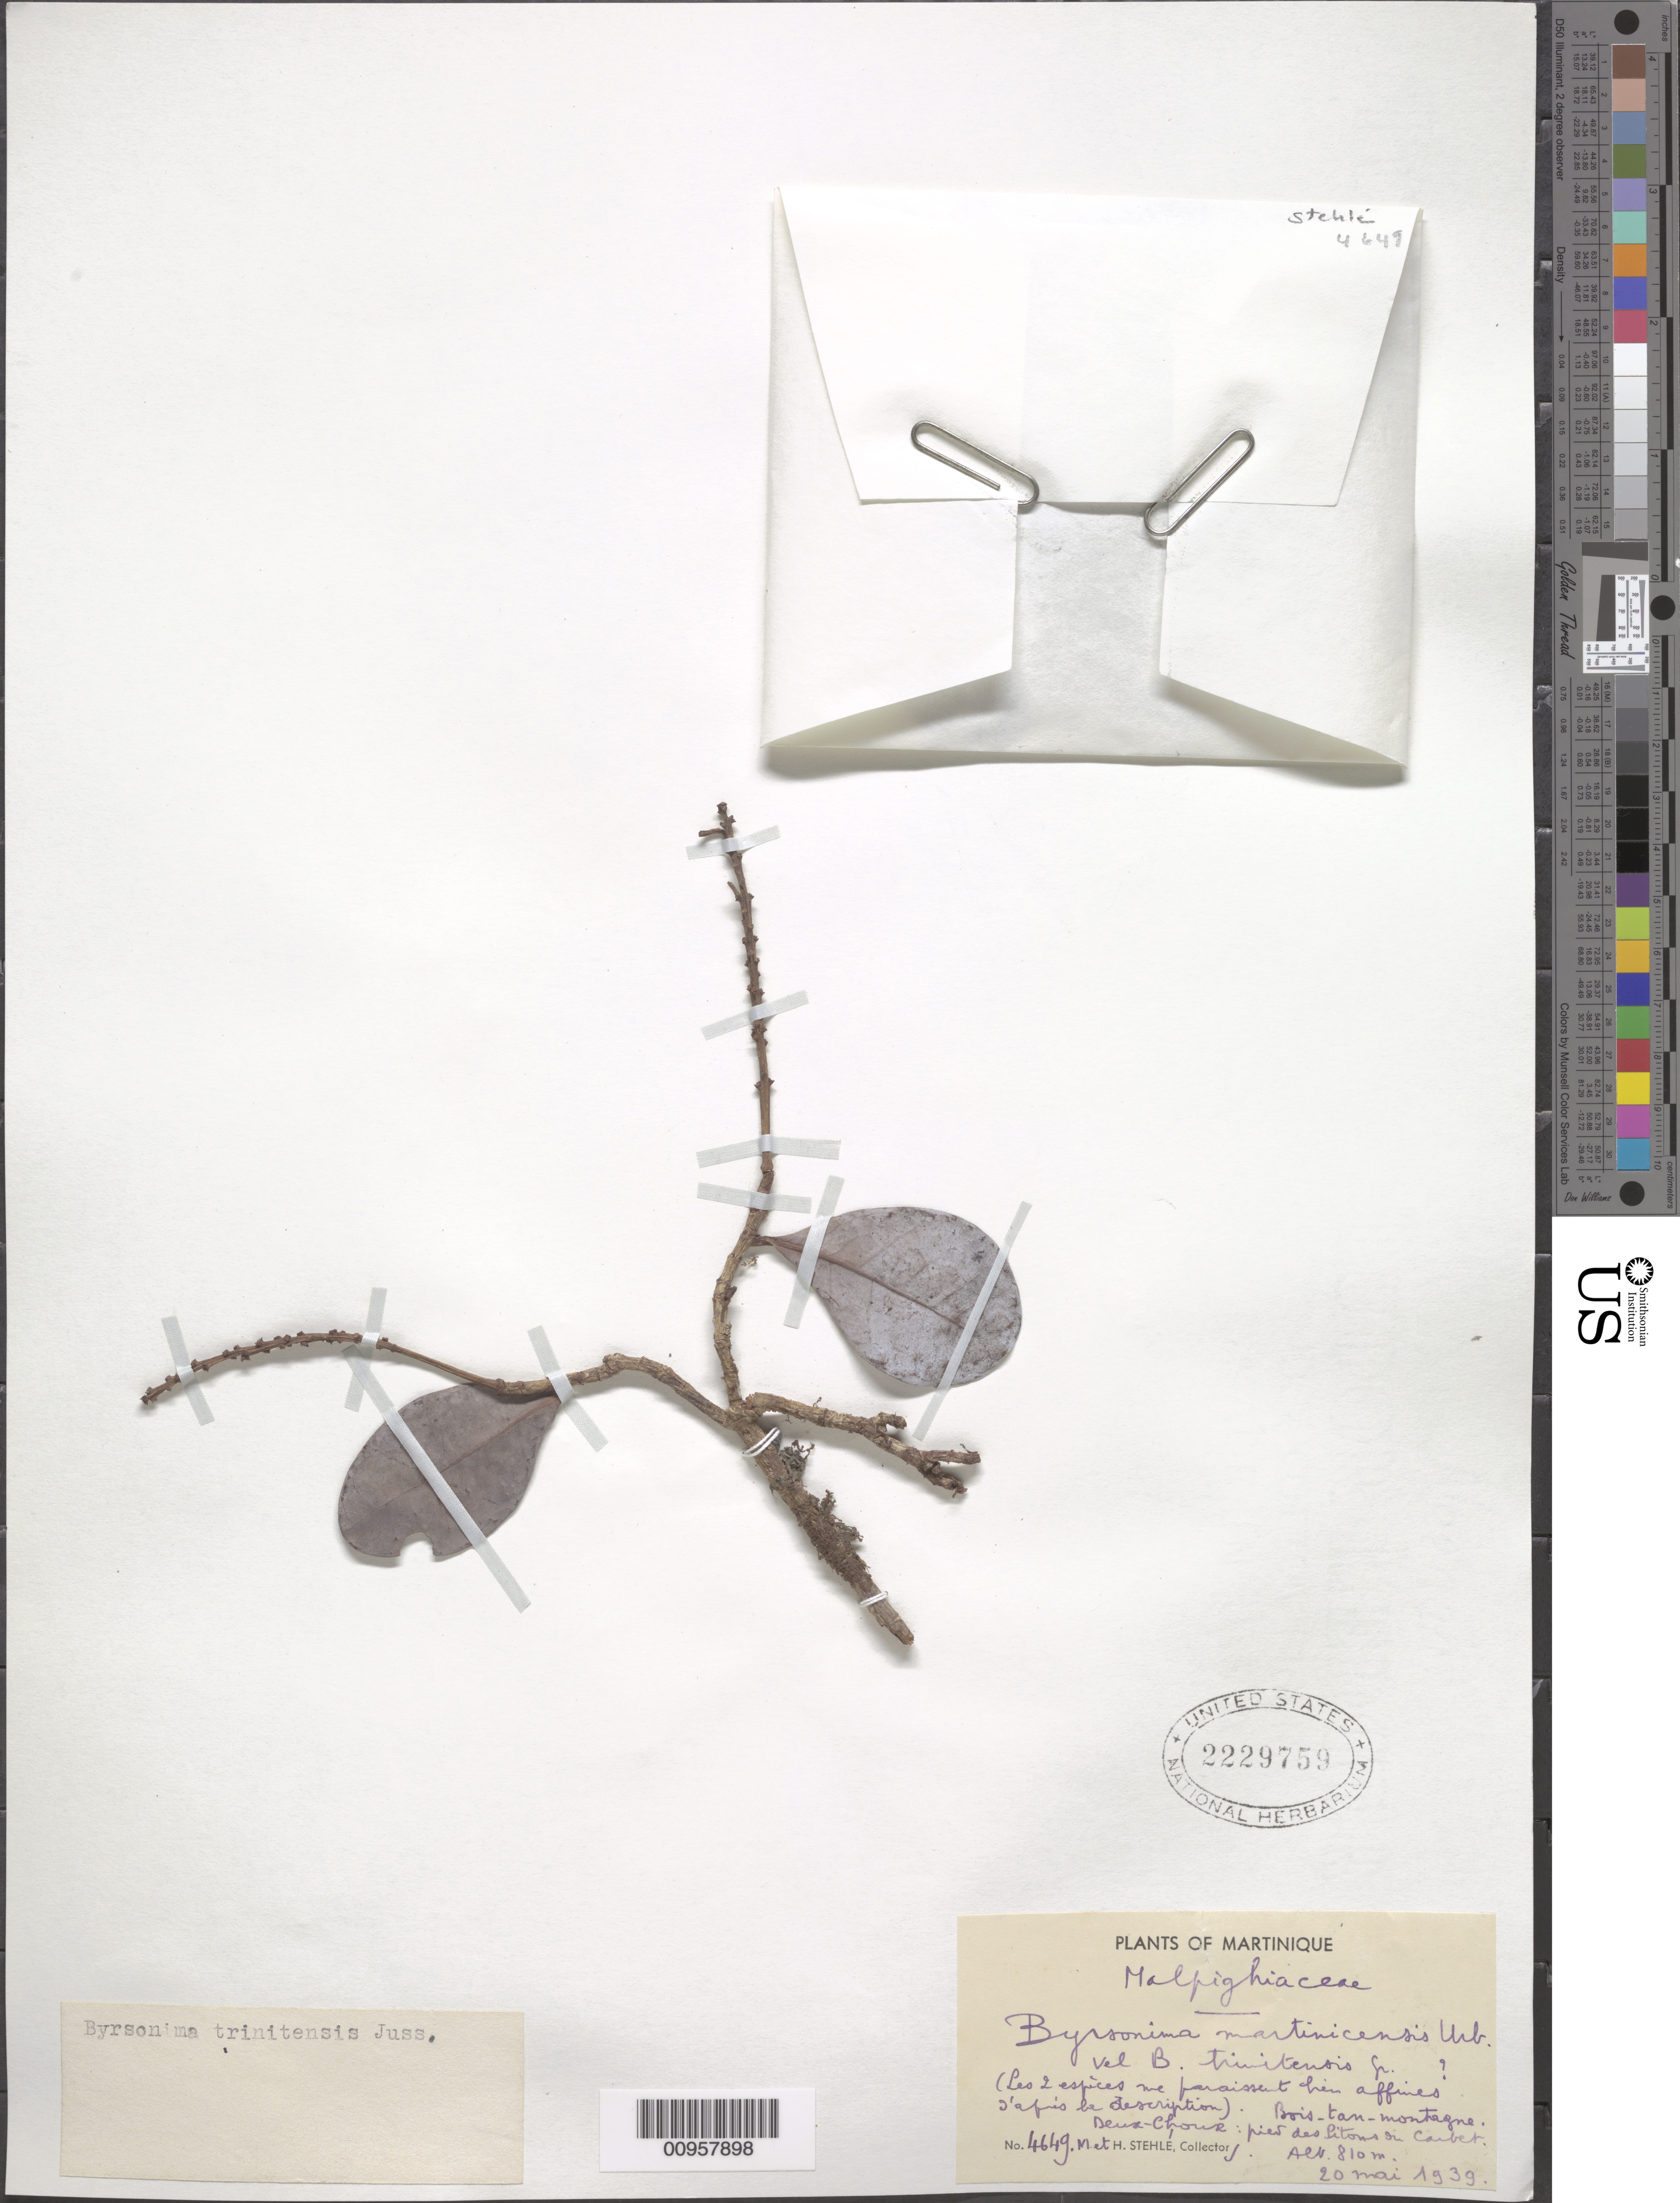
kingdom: Plantae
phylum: Tracheophyta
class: Magnoliopsida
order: Malpighiales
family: Malpighiaceae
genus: Byrsonima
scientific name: Byrsonima trinitensis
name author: A. Juss.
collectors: H. Stehlé & M. Stehlé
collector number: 4649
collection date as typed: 20 May 1939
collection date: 1939-05-20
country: Martinique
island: Martinique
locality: Deux Choux, pied des Pitons du Carbet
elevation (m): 810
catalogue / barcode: US 2229759